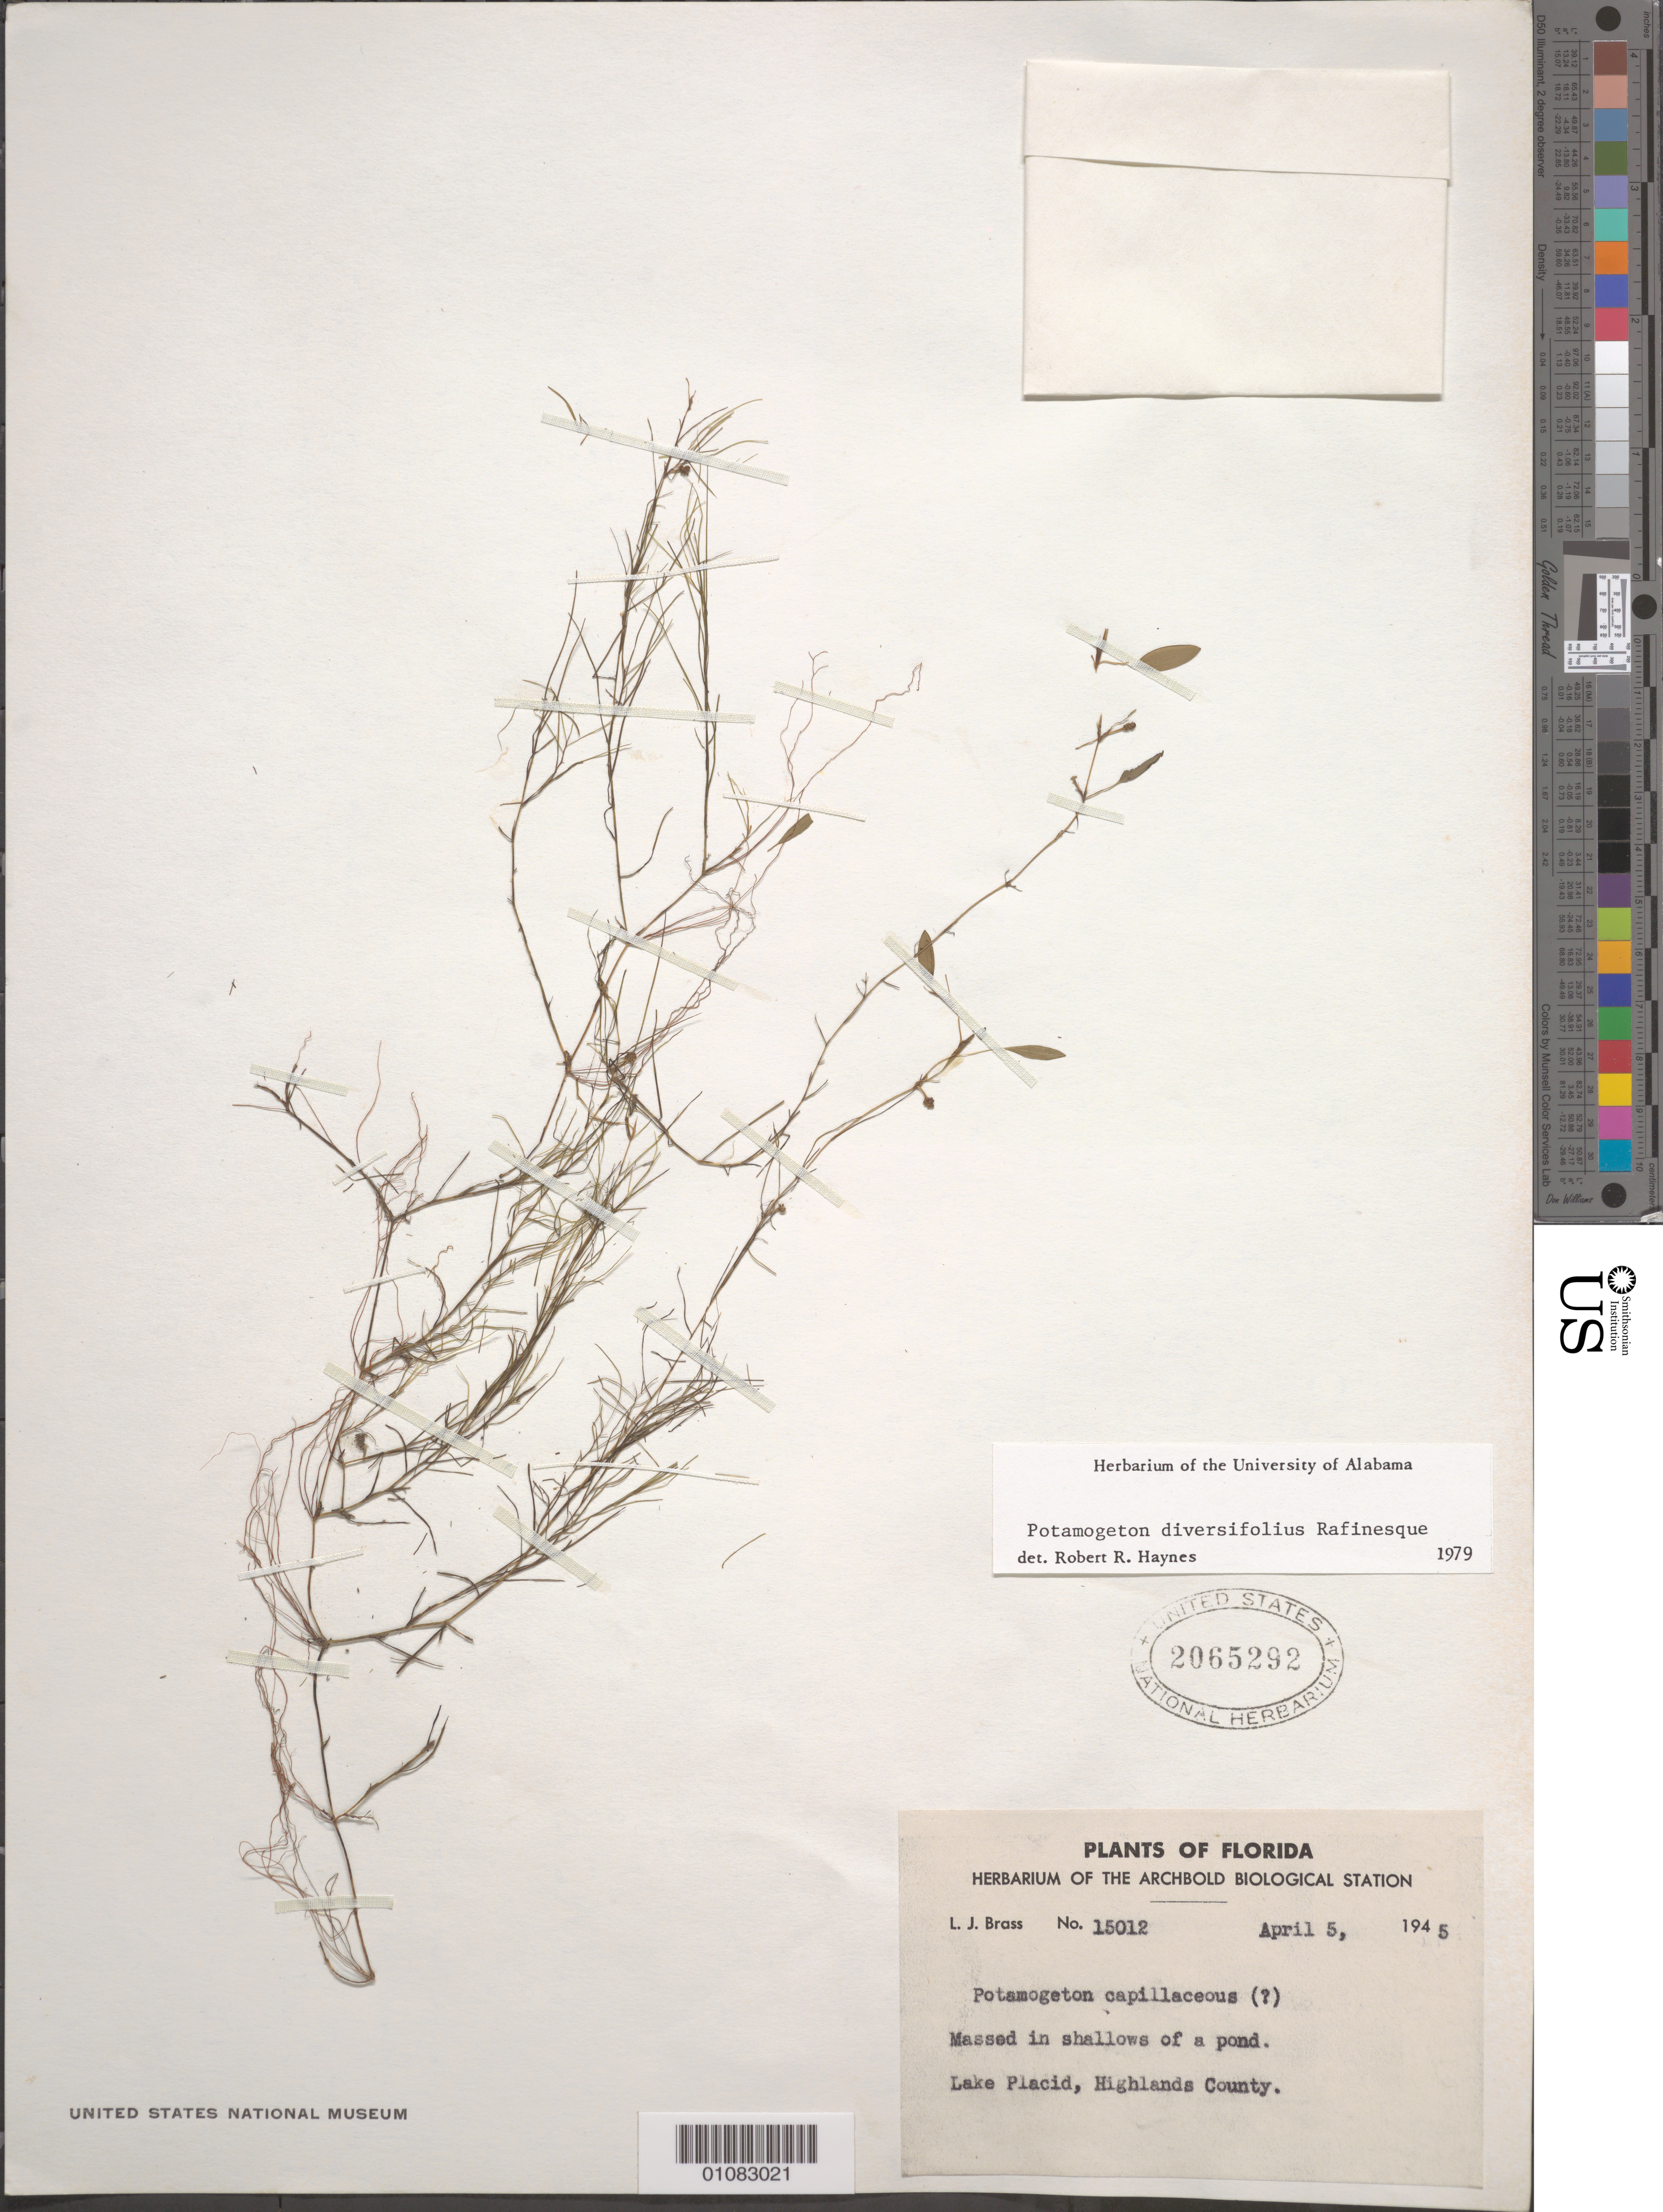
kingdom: Plantae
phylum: Tracheophyta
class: Liliopsida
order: Alismatales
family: Potamogetonaceae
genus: Potamogeton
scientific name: Potamogeton diversifolius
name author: Raf.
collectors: L. J. Brass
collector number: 15012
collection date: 1945-04-05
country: United States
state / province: Florida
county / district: Highlands County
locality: Lake Placid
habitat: Massed in shallows of a pond.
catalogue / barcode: US 2065292